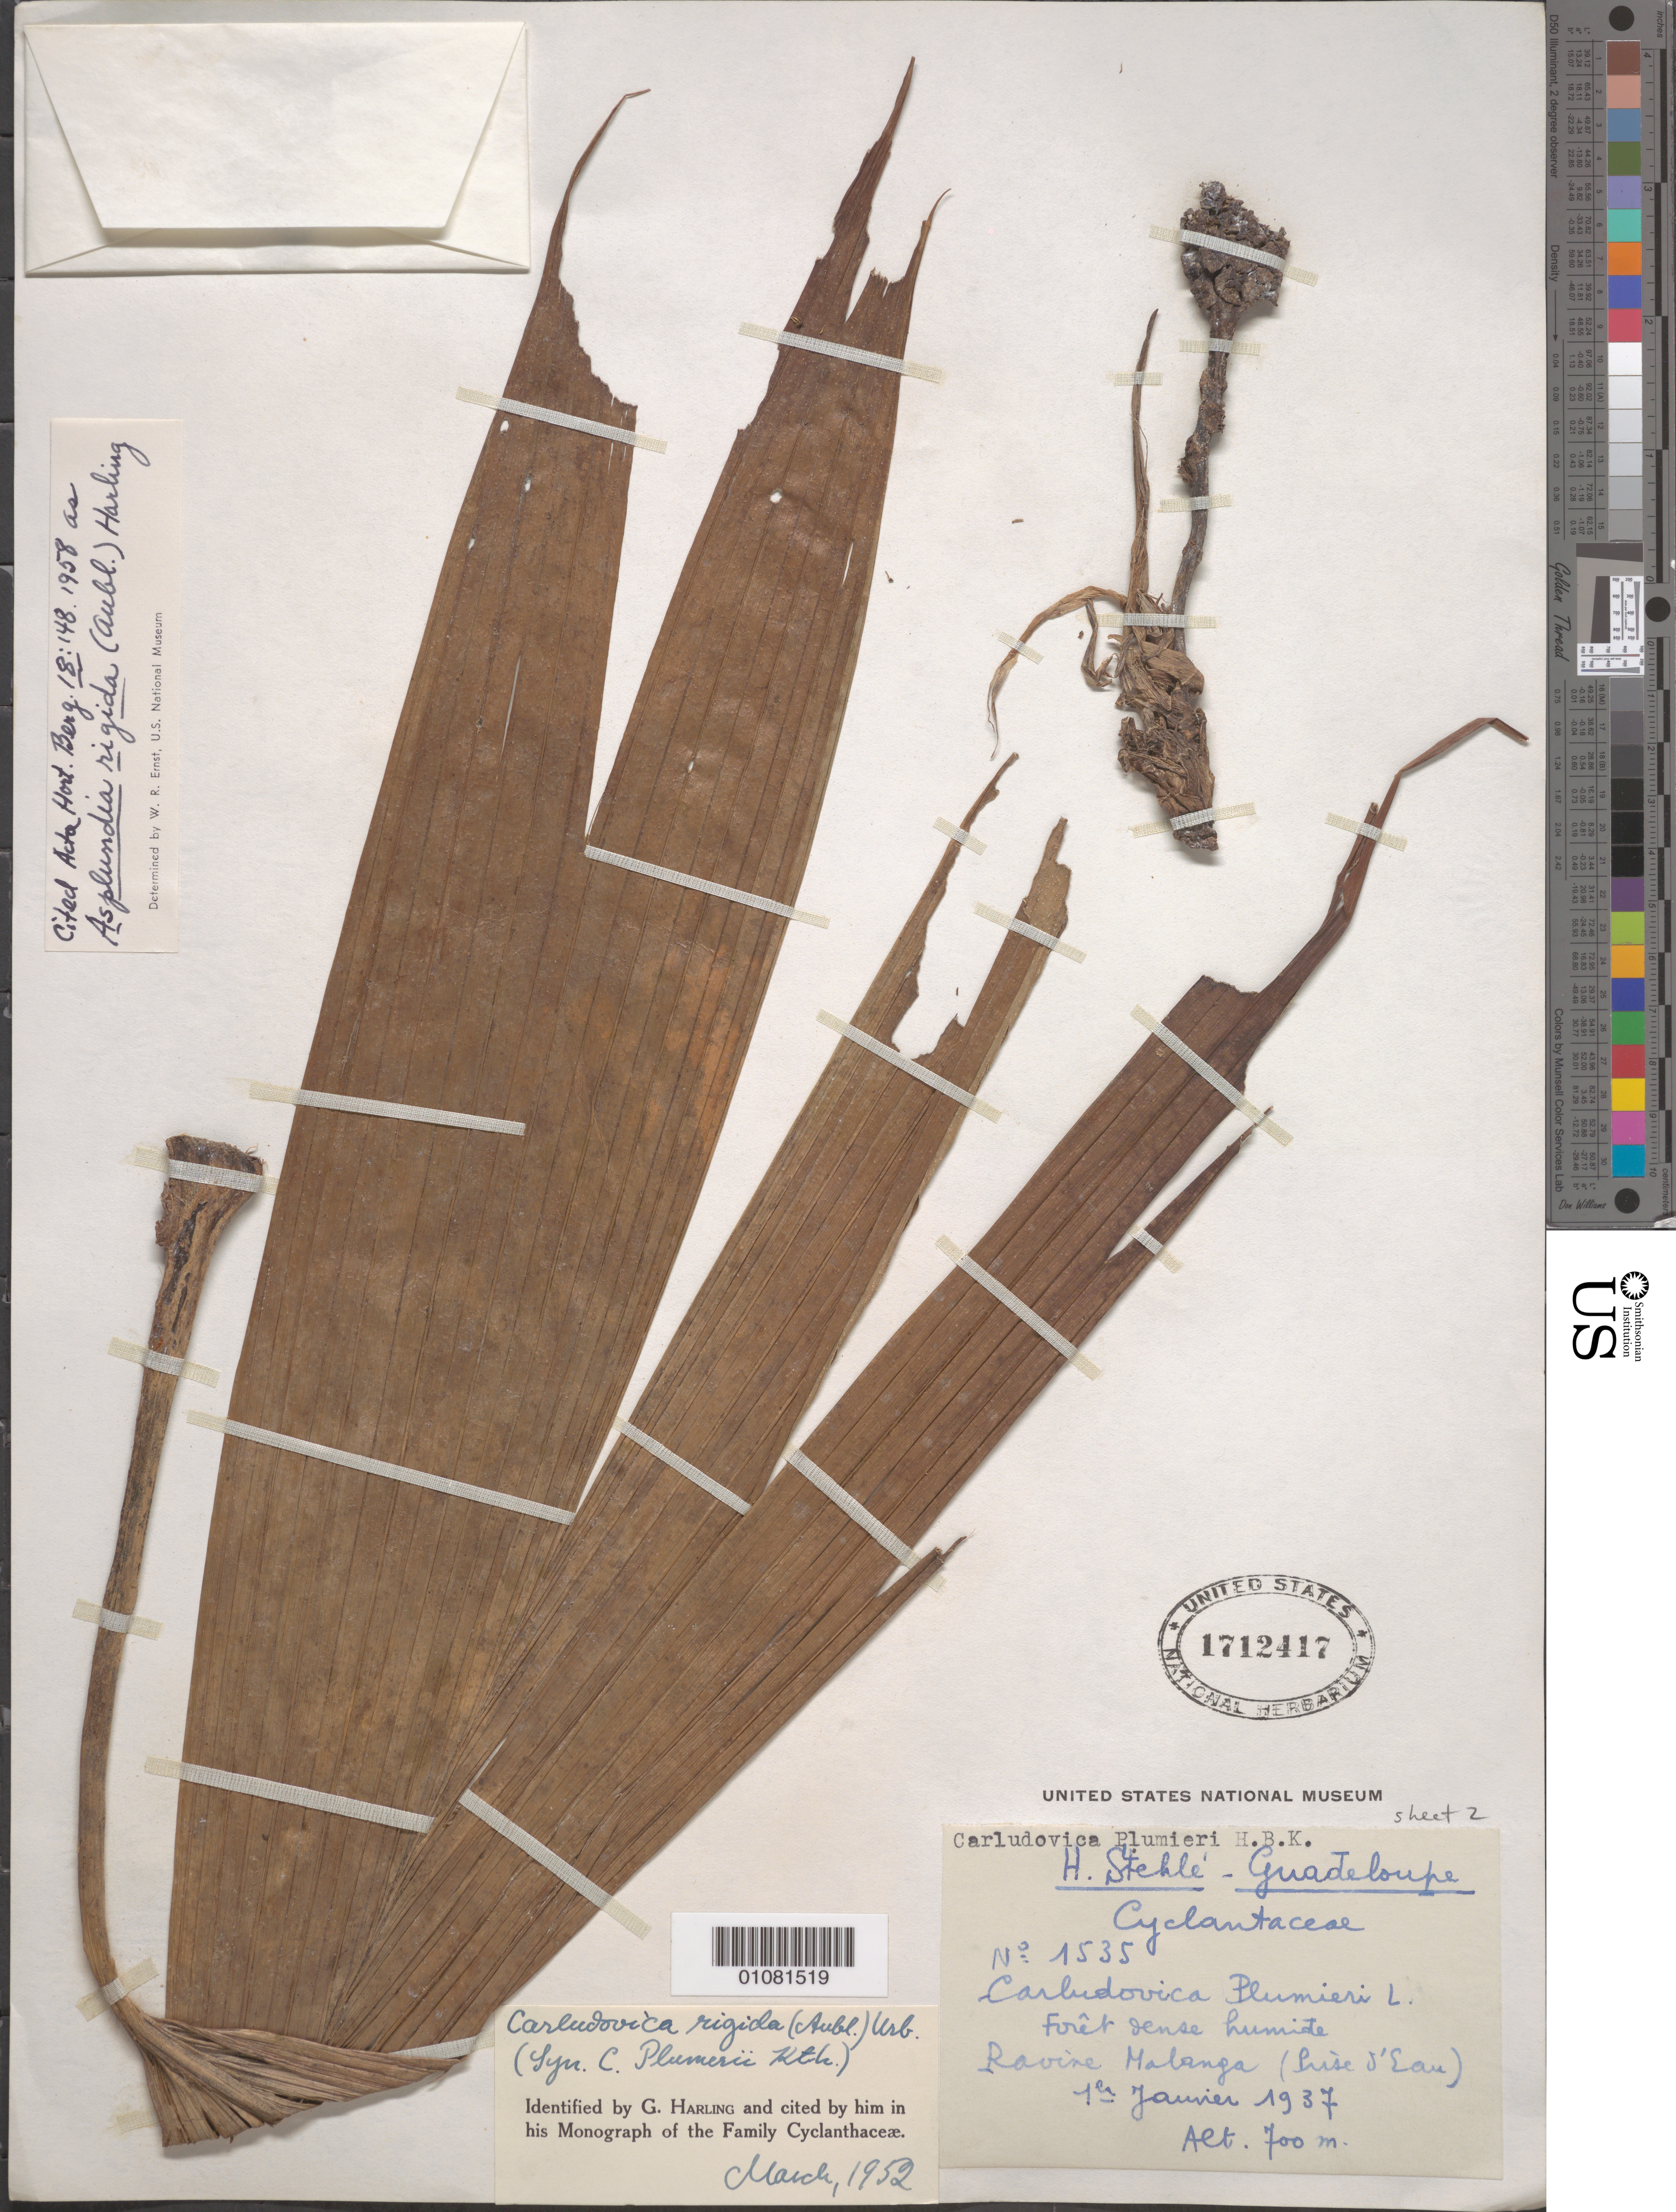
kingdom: Plantae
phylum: Tracheophyta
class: Liliopsida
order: Pandanales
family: Cyclanthaceae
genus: Asplundia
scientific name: Asplundia rigida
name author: (Aubl.) Harling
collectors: H. Stehlé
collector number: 1535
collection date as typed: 01 Jan 1937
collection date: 1937-01-01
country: Guadeloupe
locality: Forêt dense humide, Ravine Malanga (prise d'eau)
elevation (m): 700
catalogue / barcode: US 1712417